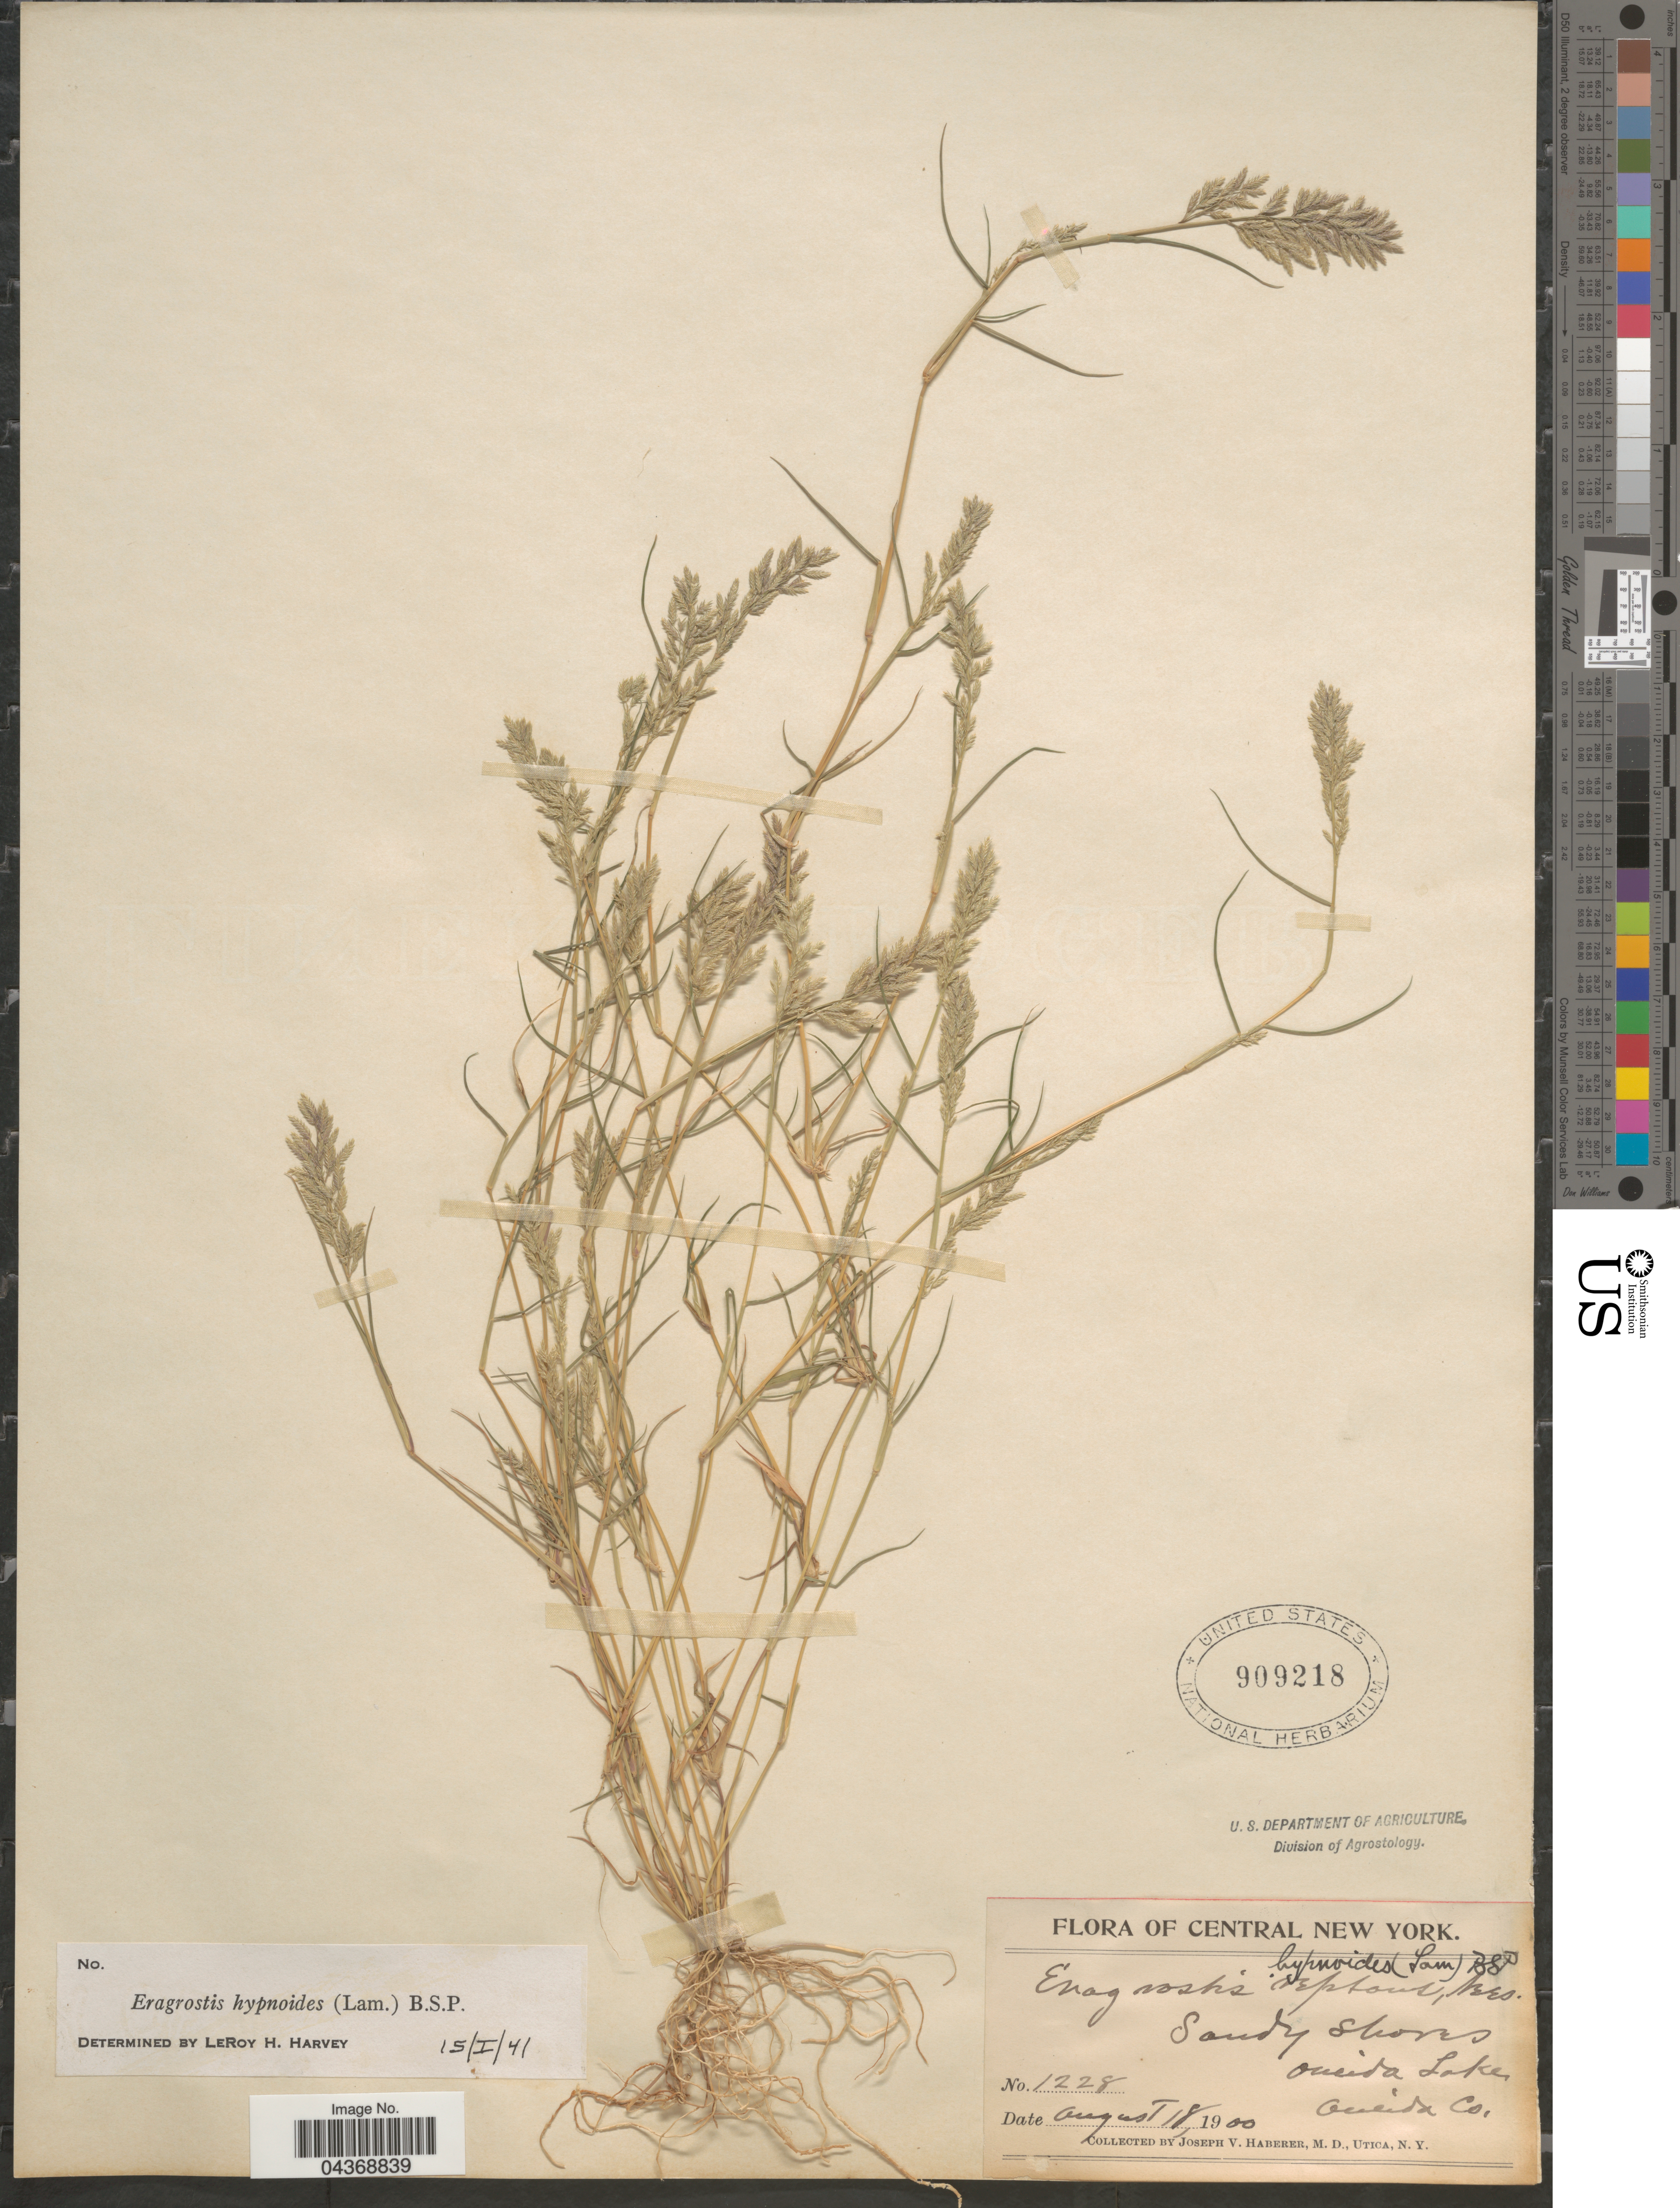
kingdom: Plantae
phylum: Tracheophyta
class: Liliopsida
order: Poales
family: Poaceae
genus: Eragrostis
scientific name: Eragrostis hypnoides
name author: (Lam.) Britton, Stearns & Poggenb.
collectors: J. V. Haberer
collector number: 1228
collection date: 1900-08-18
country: United States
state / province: New York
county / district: Oneida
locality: Central New York. Oneida Lake, Oneida Co.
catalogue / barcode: US 909218